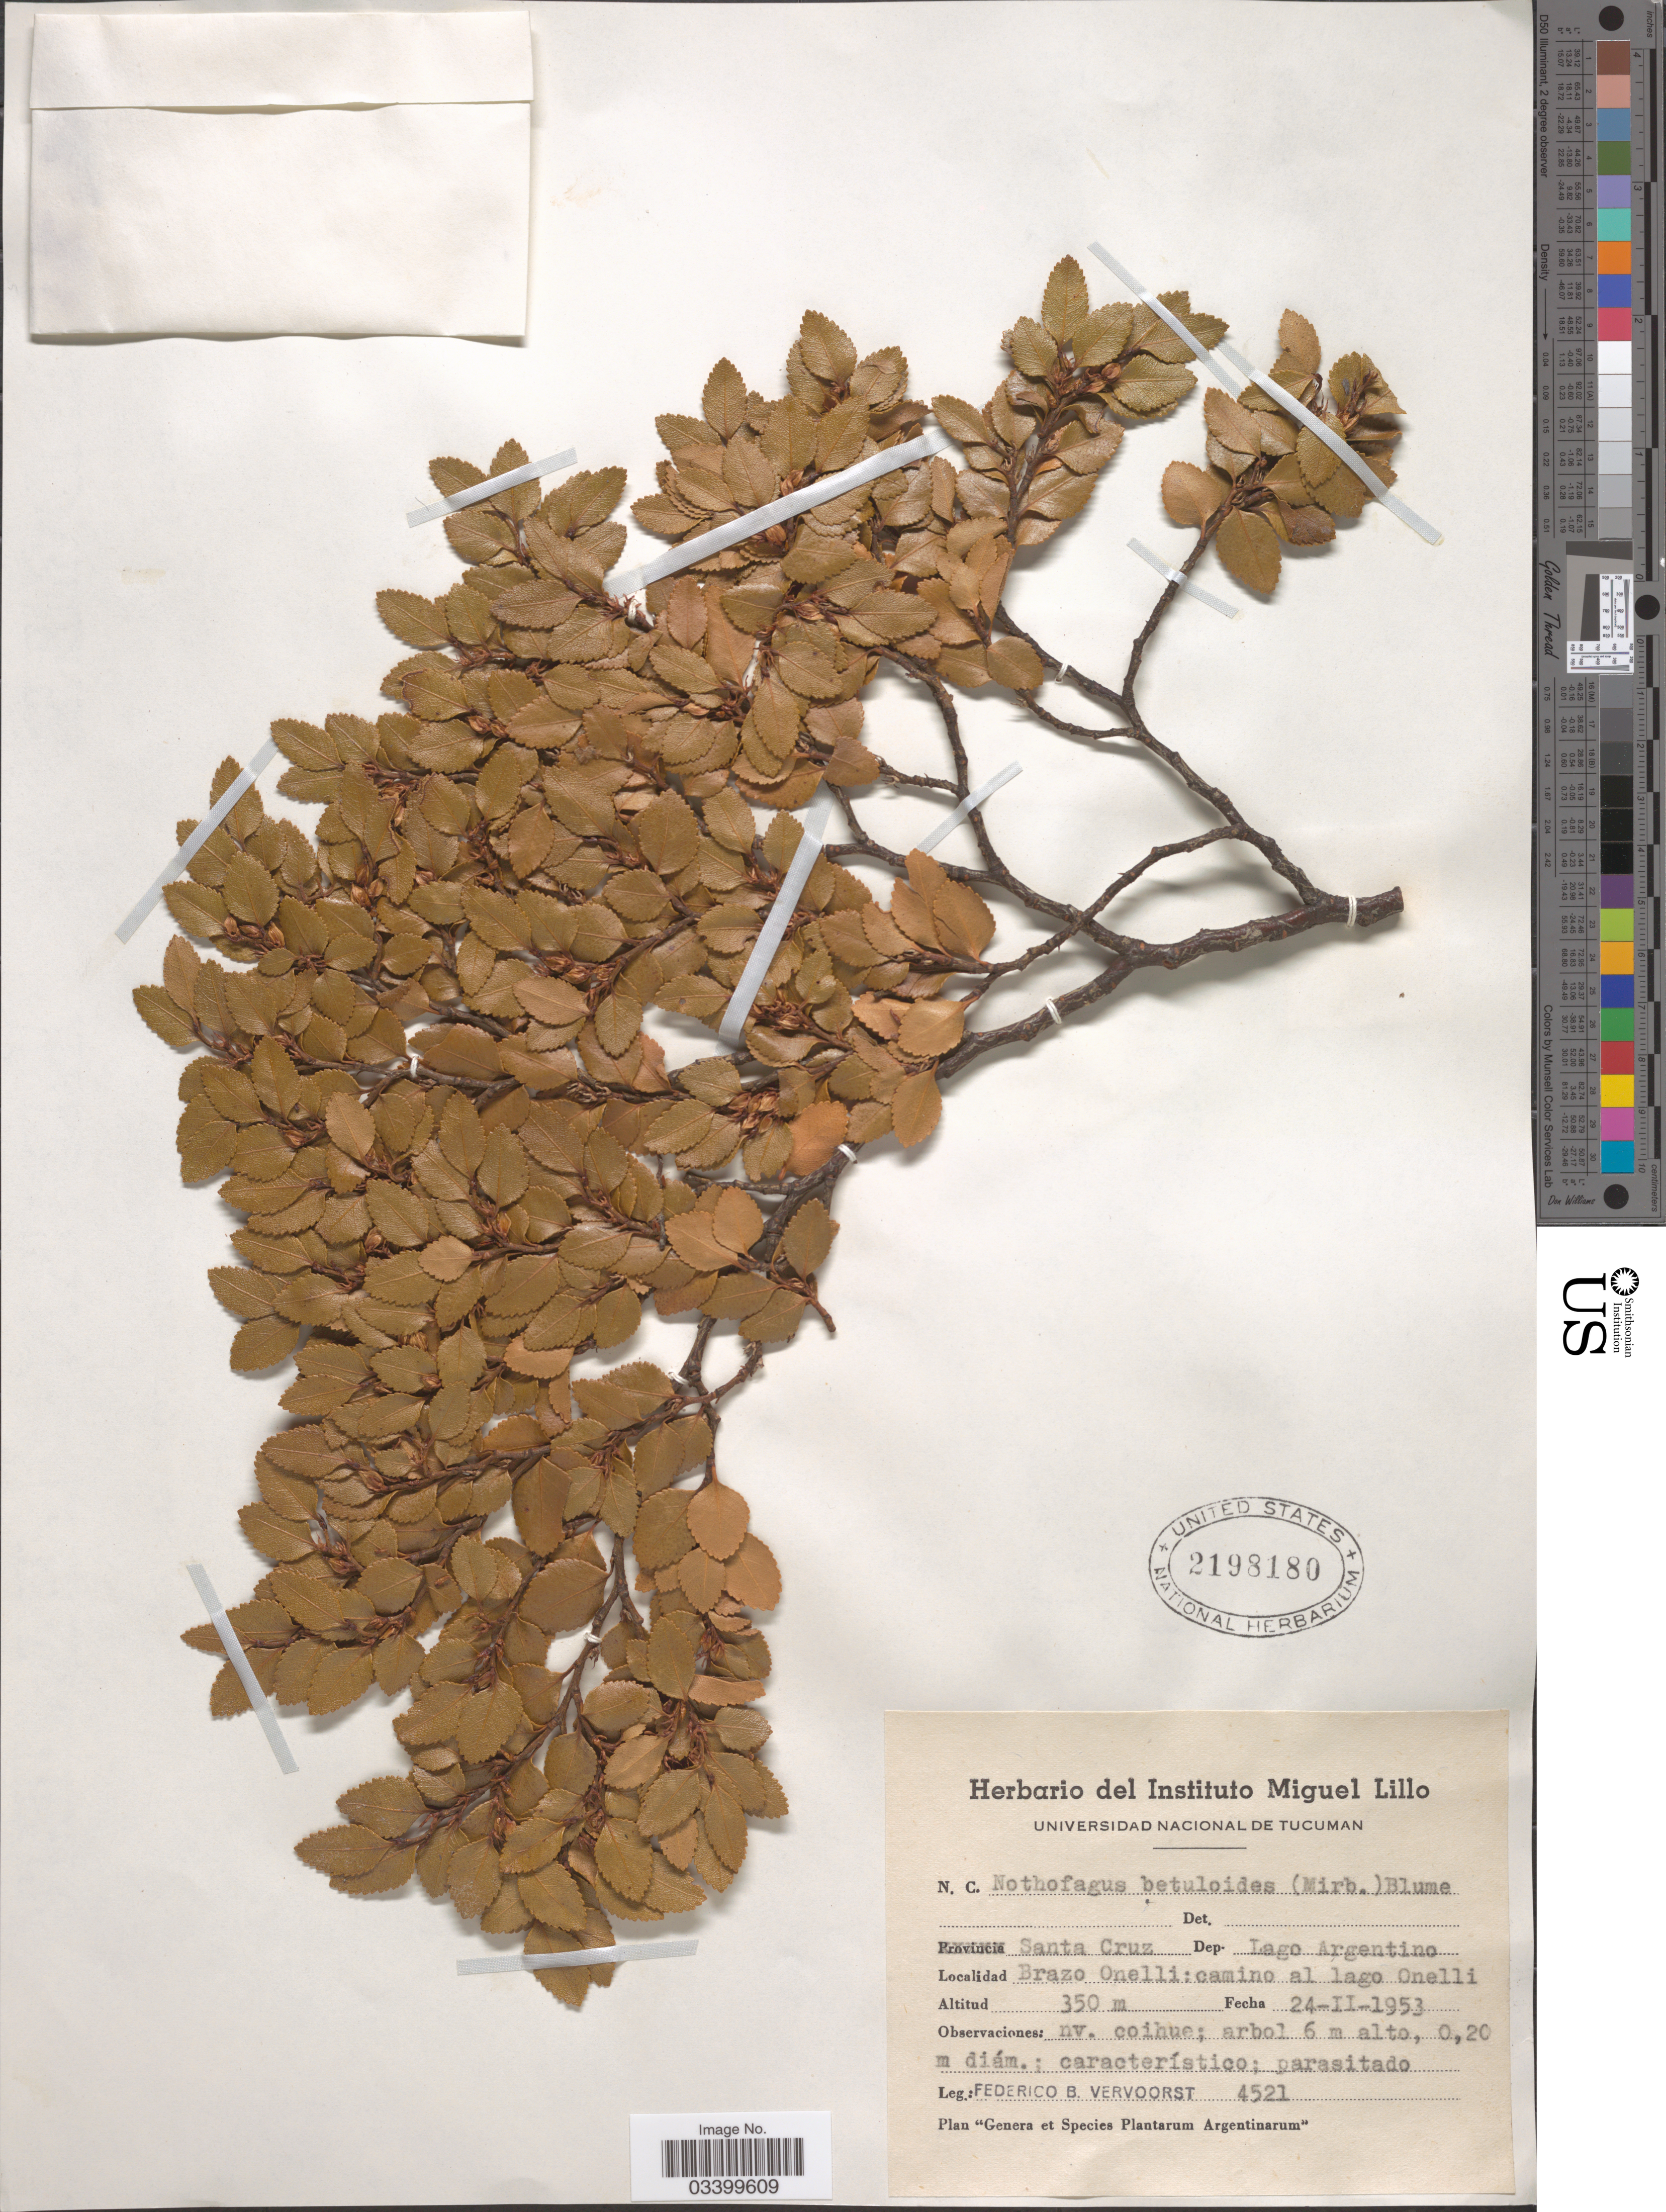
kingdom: Plantae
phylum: Tracheophyta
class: Magnoliopsida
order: Fagales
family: Nothofagaceae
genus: Nothofagus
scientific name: Nothofagus betuloides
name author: (Mirb.) Oerst.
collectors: F. B. Vervoorst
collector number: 4521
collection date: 1953-02-24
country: Argentina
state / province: Santa Cruz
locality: Dep. Lago Argentino, Brazo Onelli; camino al lago Onelli.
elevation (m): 350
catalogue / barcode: US 2198180